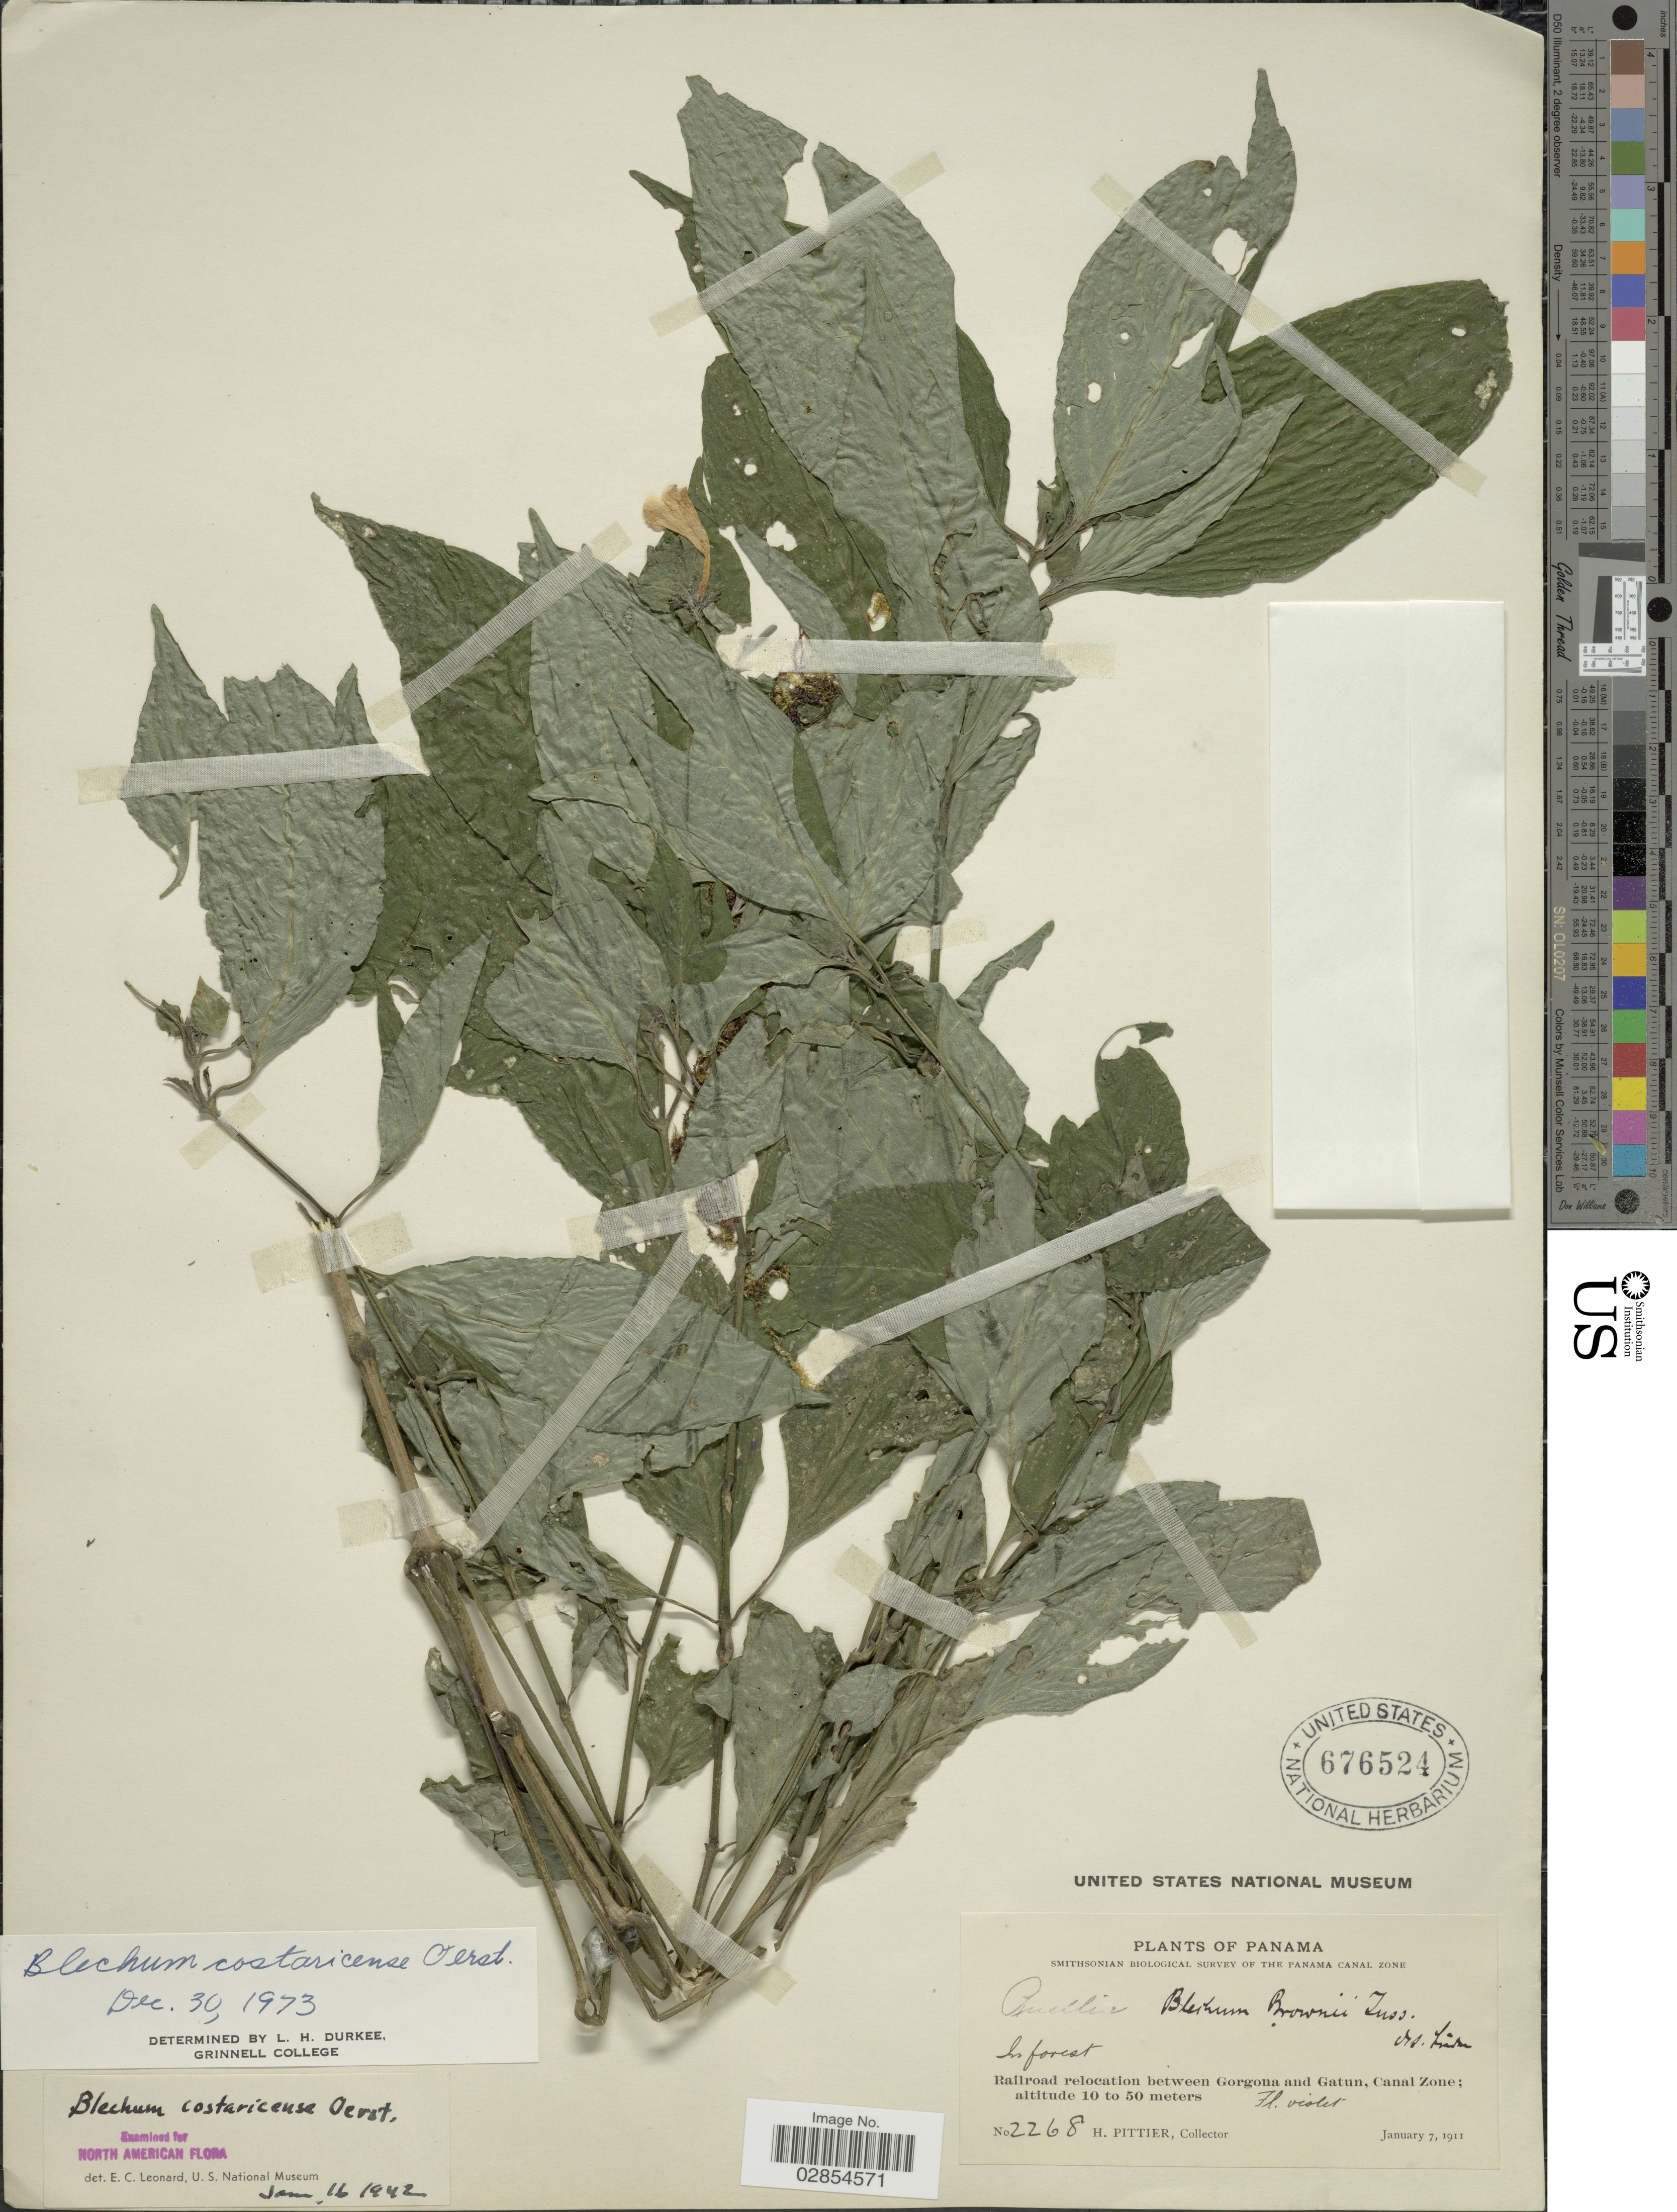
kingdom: Plantae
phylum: Tracheophyta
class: Magnoliopsida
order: Lamiales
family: Acanthaceae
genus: Blechum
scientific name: Blechum costaricense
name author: Oerst.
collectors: H. F. Pittier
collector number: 2268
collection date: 1911-01-07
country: Panama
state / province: Colón / Panamá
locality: Railroad relocation between Gorgona and Gatun, Canal Zone.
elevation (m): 10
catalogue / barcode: US 676524